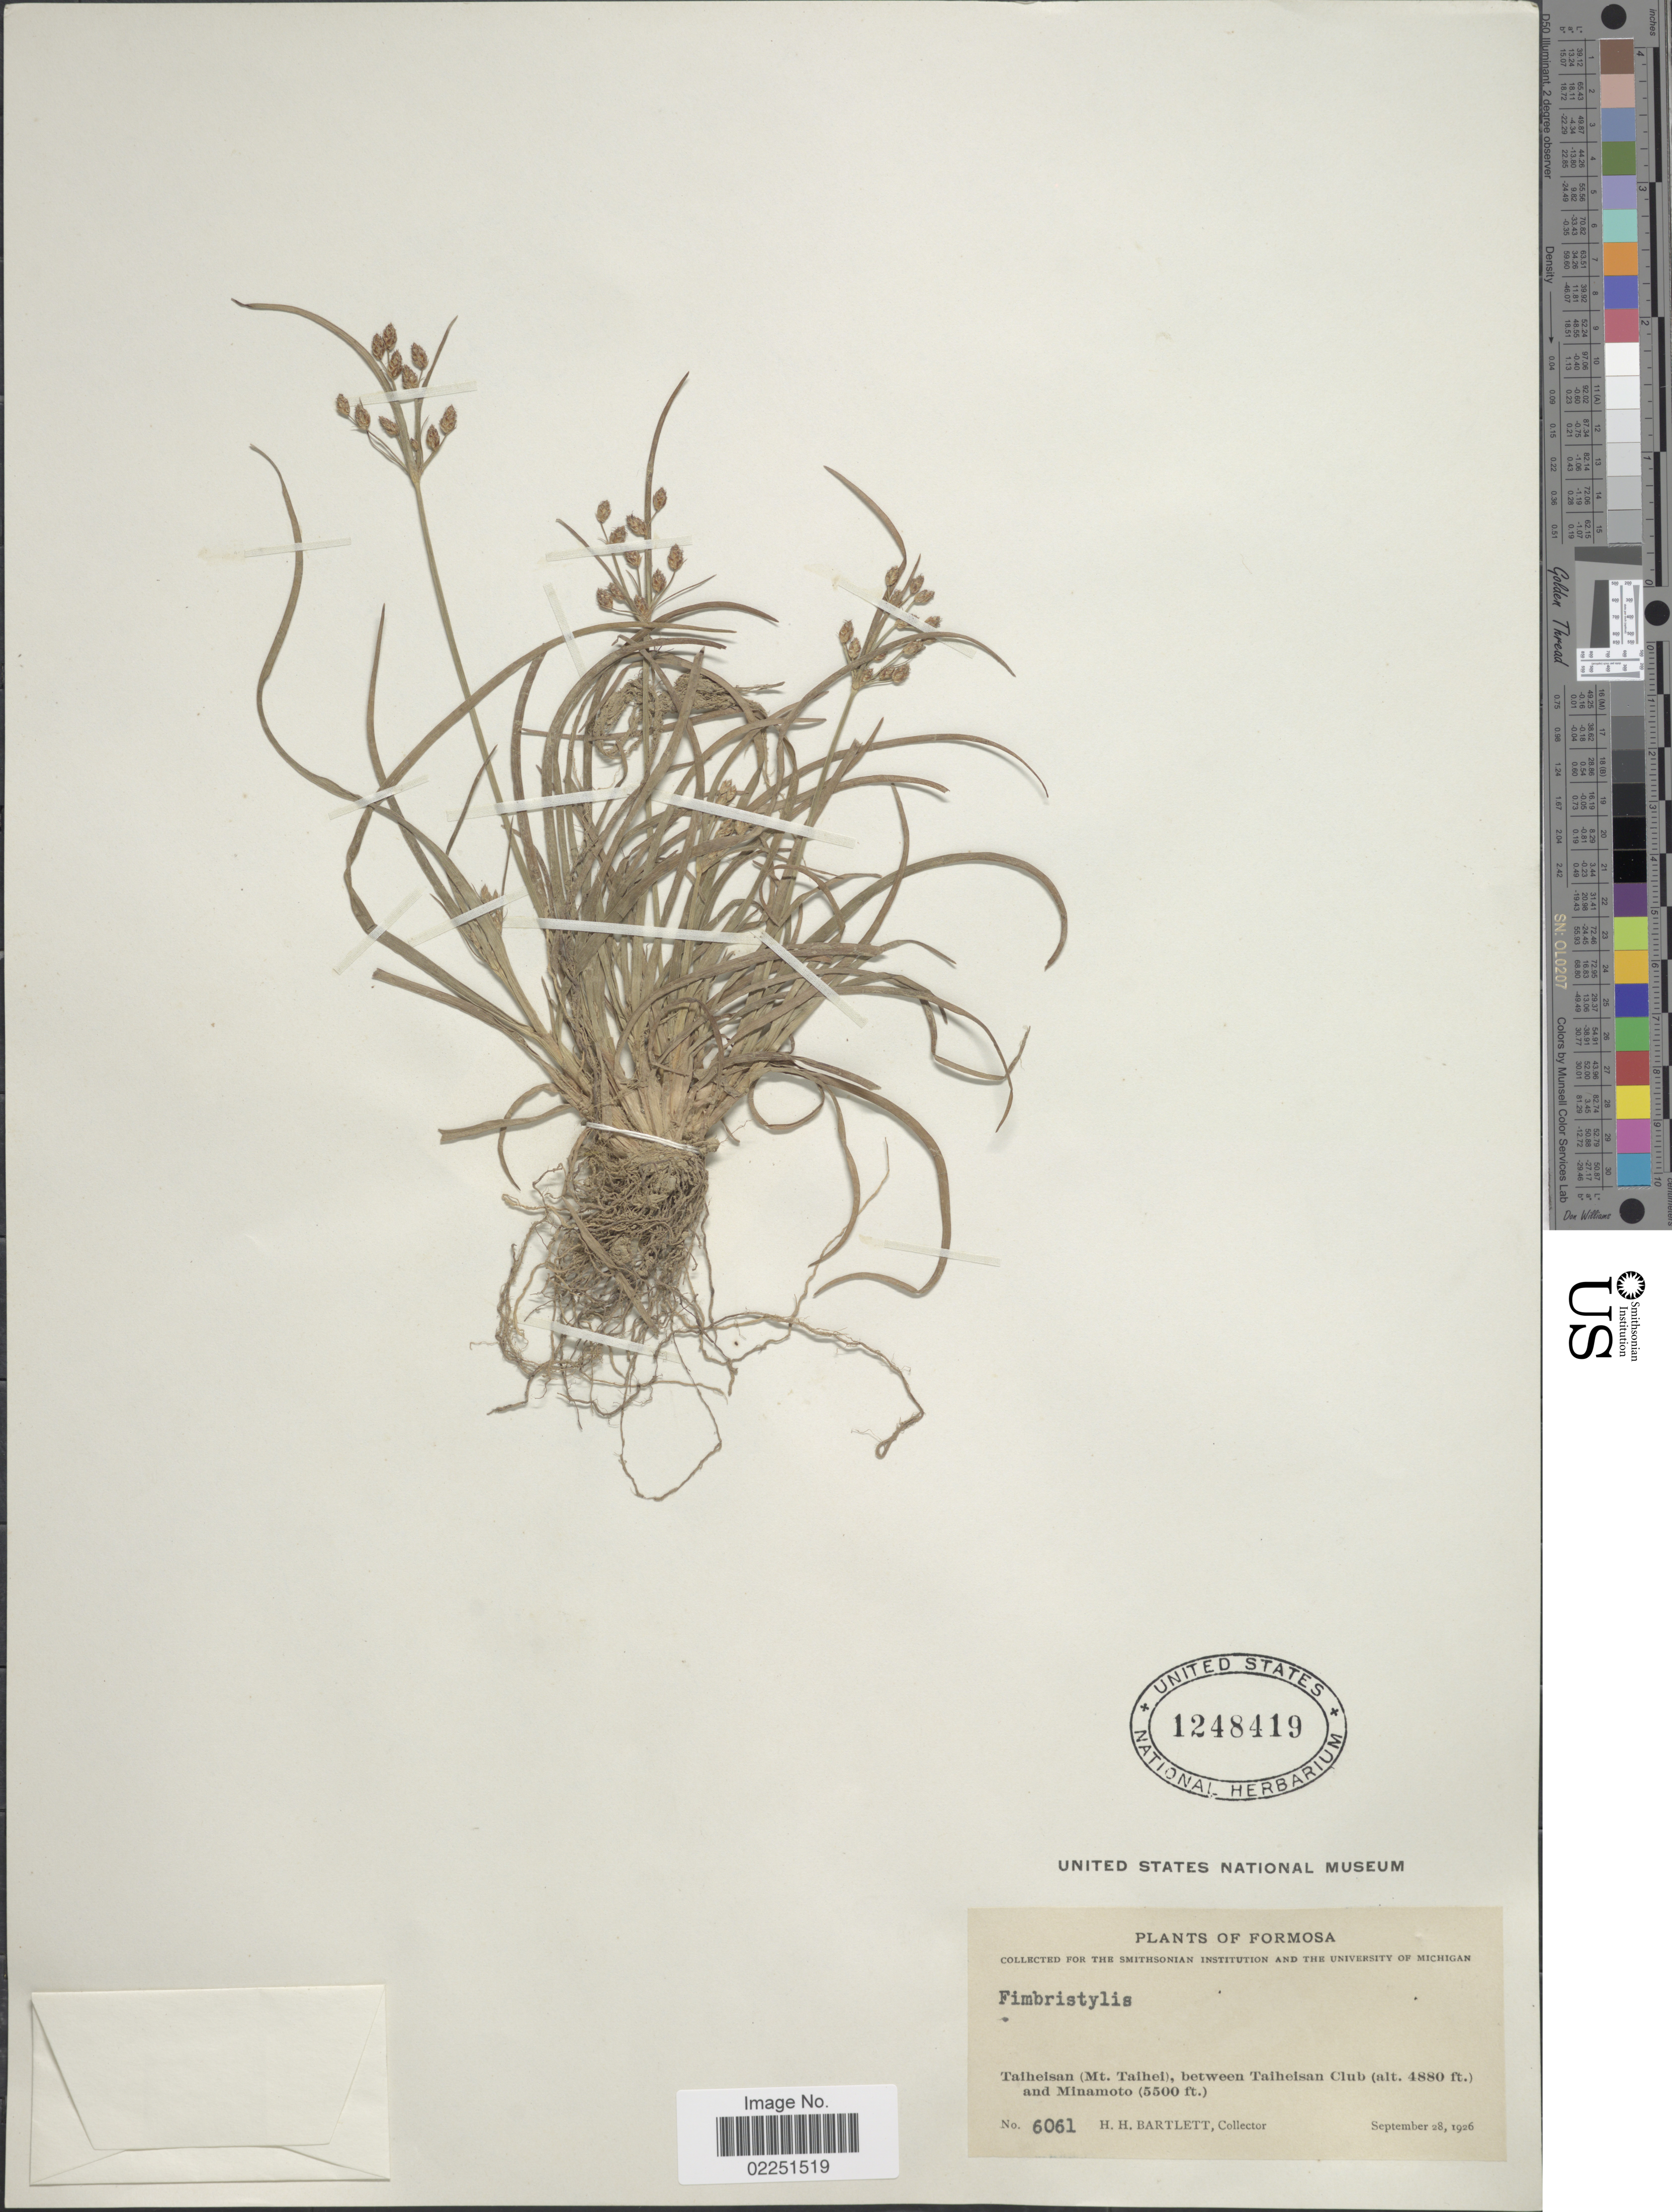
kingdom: Plantae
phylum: Tracheophyta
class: Liliopsida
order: Poales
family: Cyperaceae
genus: Fimbristylis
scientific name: Fimbristylis dichotoma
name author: (L.) Vahl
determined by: Strong, Mark T., (BOT), Smithsonian Institution - National Museum of Natural History (UNITED STATES)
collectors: H. H. Bartlett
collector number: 6061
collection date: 1926-09-28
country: Taiwan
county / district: Yilan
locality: Formosa, Taiheisan (Mt. Taihei), between Taiheisan Club and Minamoto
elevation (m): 1487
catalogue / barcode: US 1248419